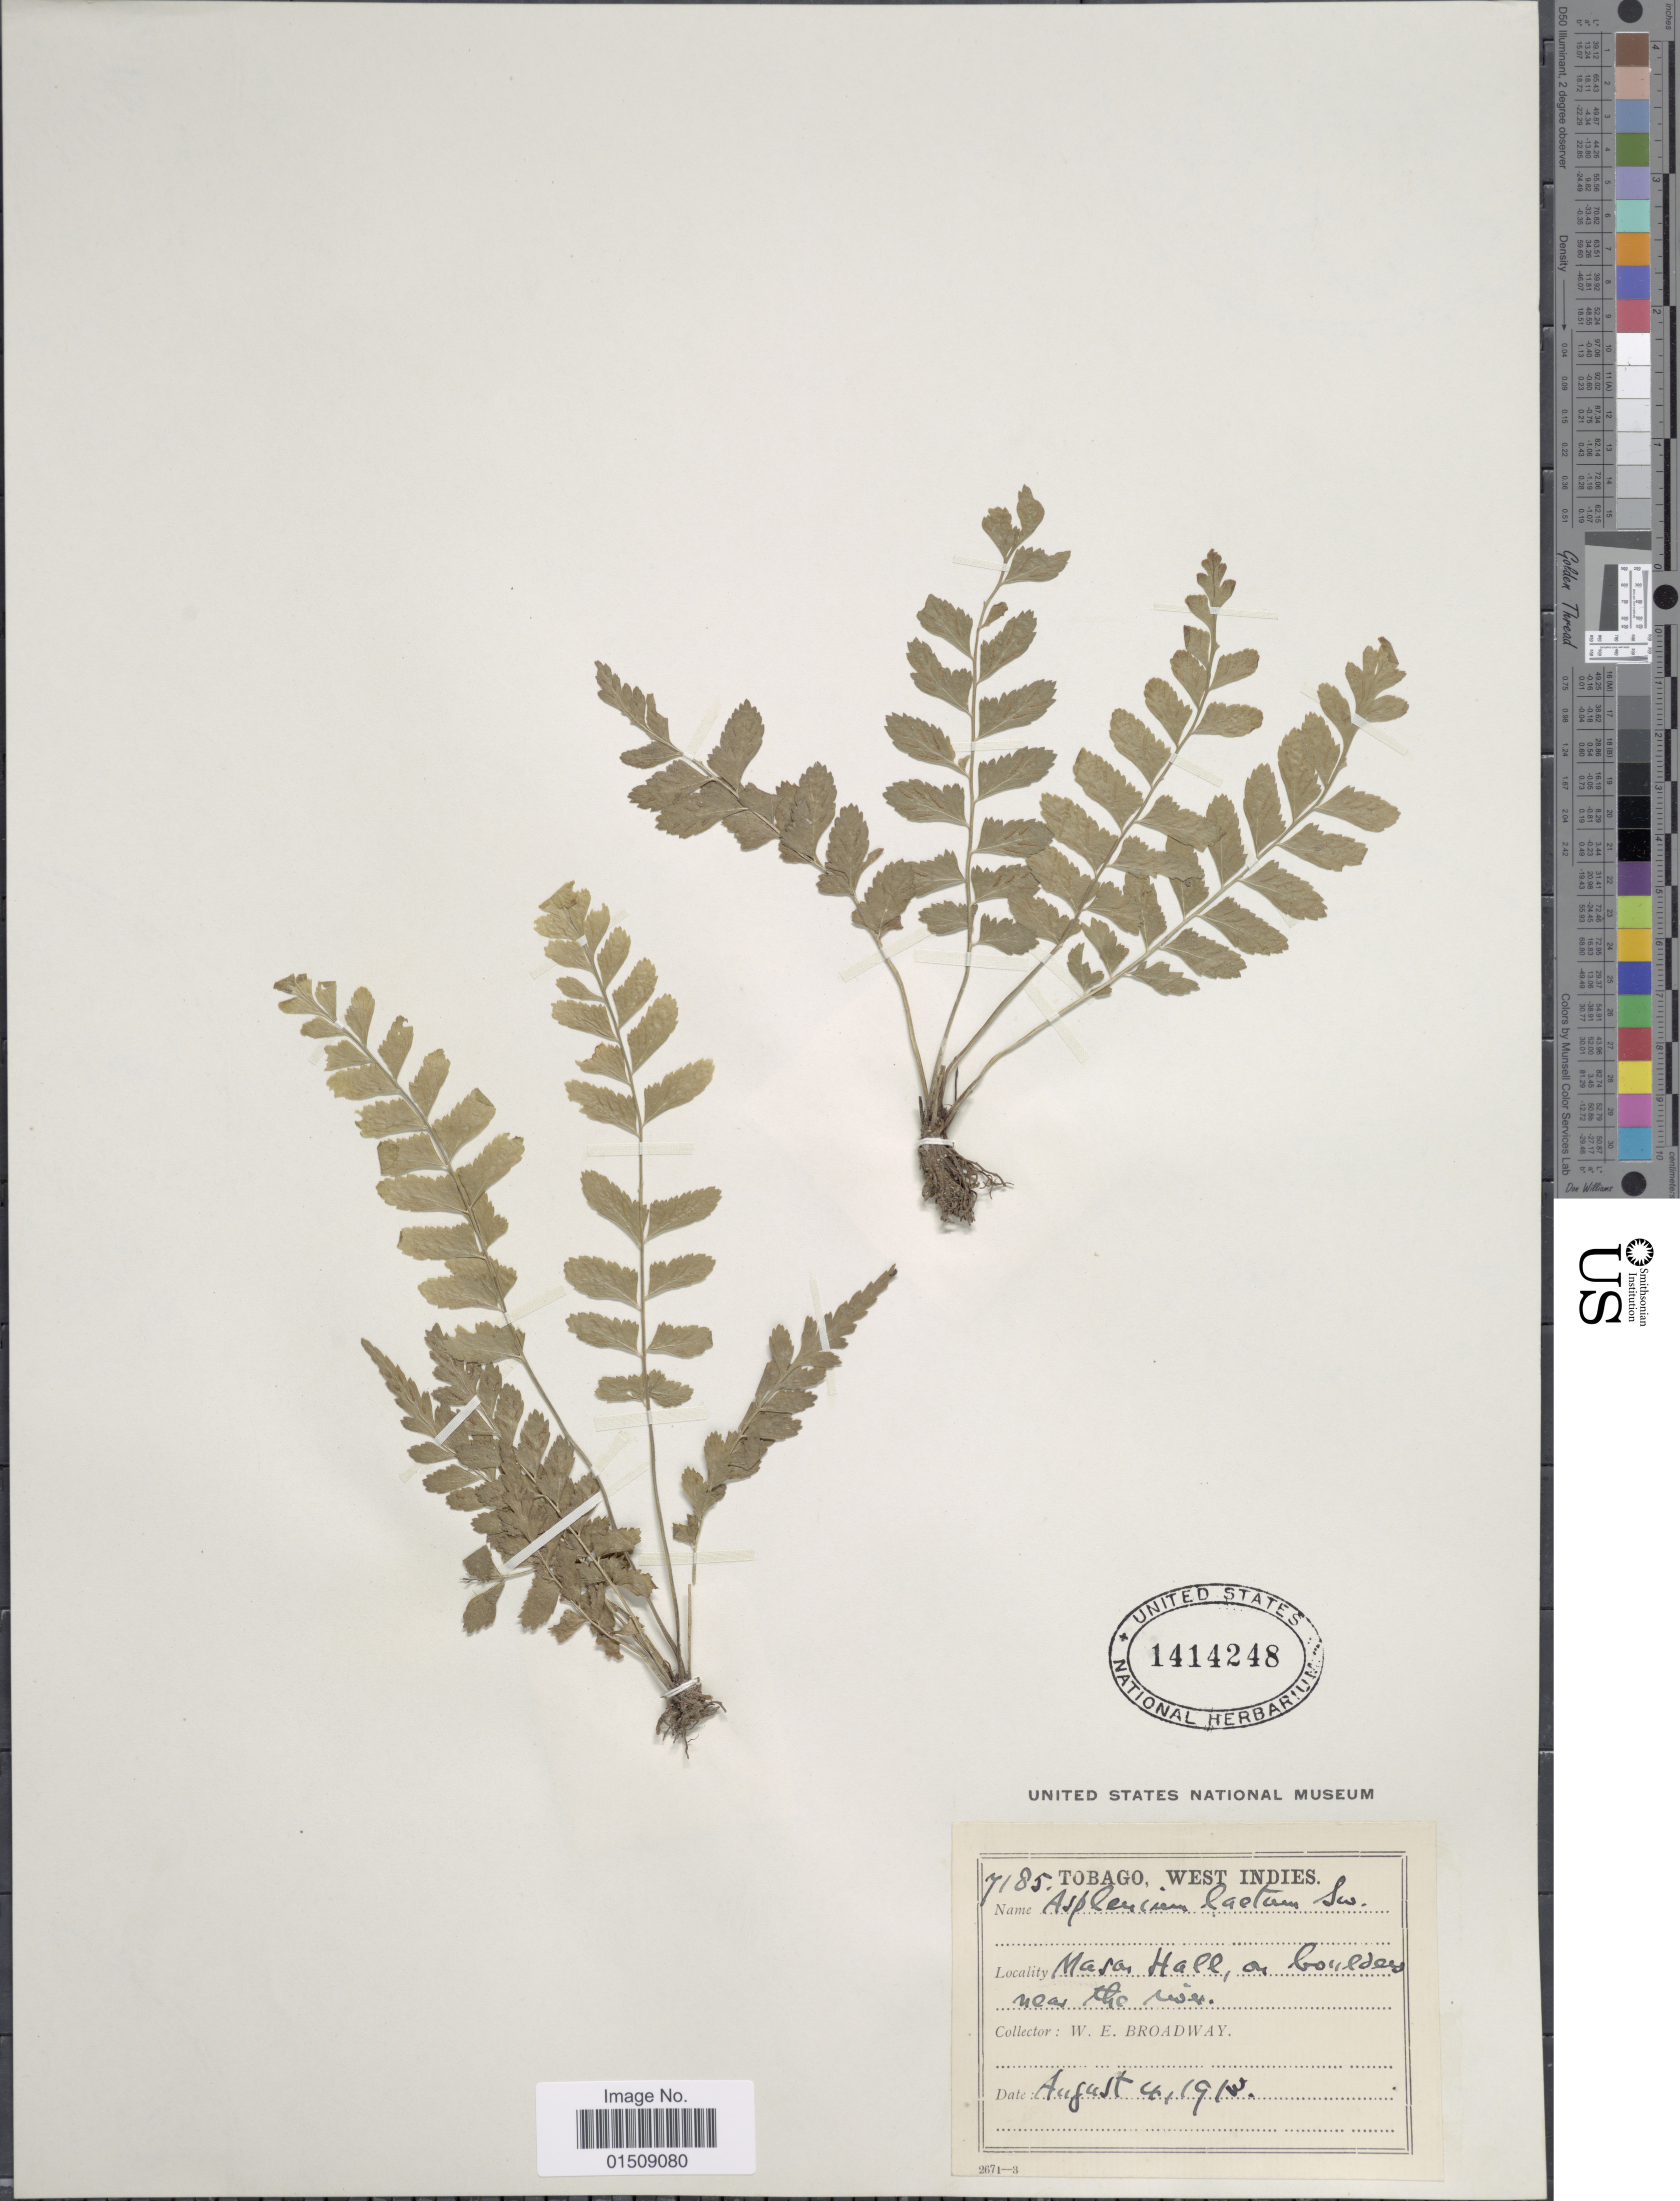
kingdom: Plantae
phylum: Tracheophyta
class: Polypodiopsida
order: Polypodiales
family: Aspleniaceae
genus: Asplenium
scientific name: Asplenium laetum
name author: Sw.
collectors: W. E. Broadway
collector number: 7185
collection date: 1913-08-04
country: Trinidad and Tobago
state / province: Tobago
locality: West Indies, Mason Hall, on boulders near the river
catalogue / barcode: US 1414248